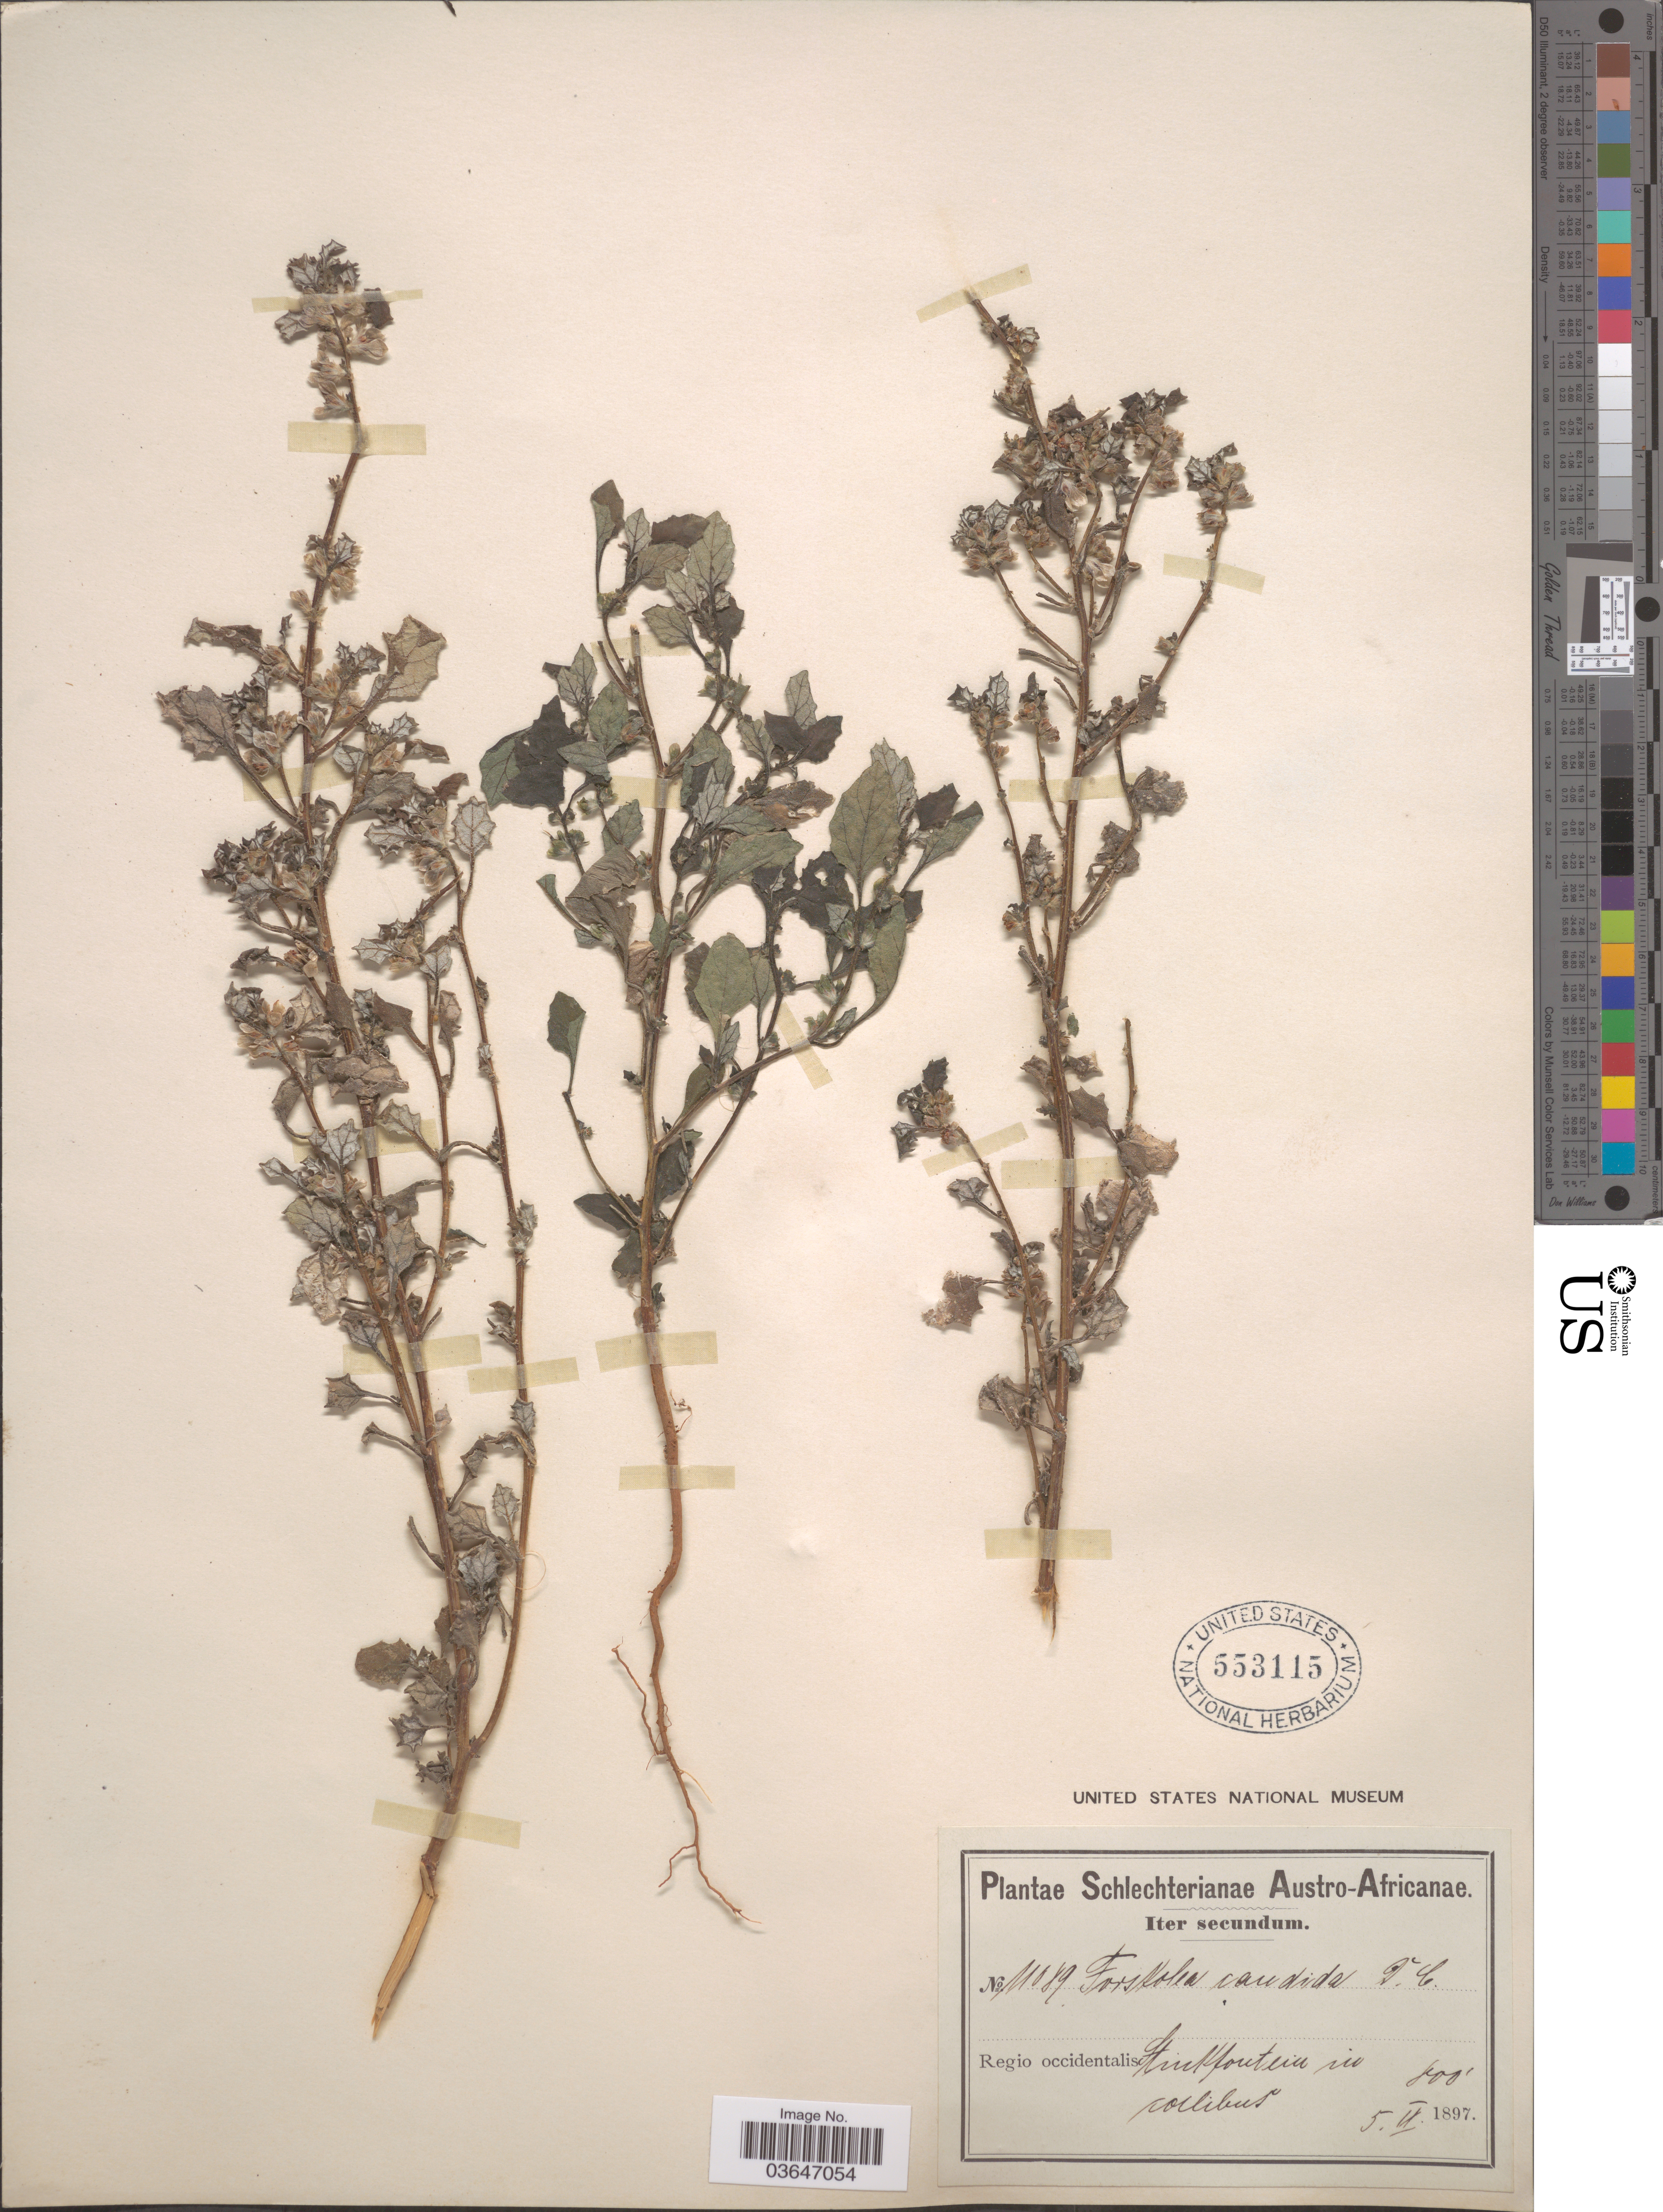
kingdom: Plantae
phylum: Tracheophyta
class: Magnoliopsida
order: Rosales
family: Urticaceae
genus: Forsskaolea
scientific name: Forsskaolea candida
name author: L. f.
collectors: Schlechter, --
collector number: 11089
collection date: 1897-09-05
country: South Africa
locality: Austro-Africanae. Regio occidentalis. Stinkfontein in collibus.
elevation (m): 244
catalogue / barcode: US 553115